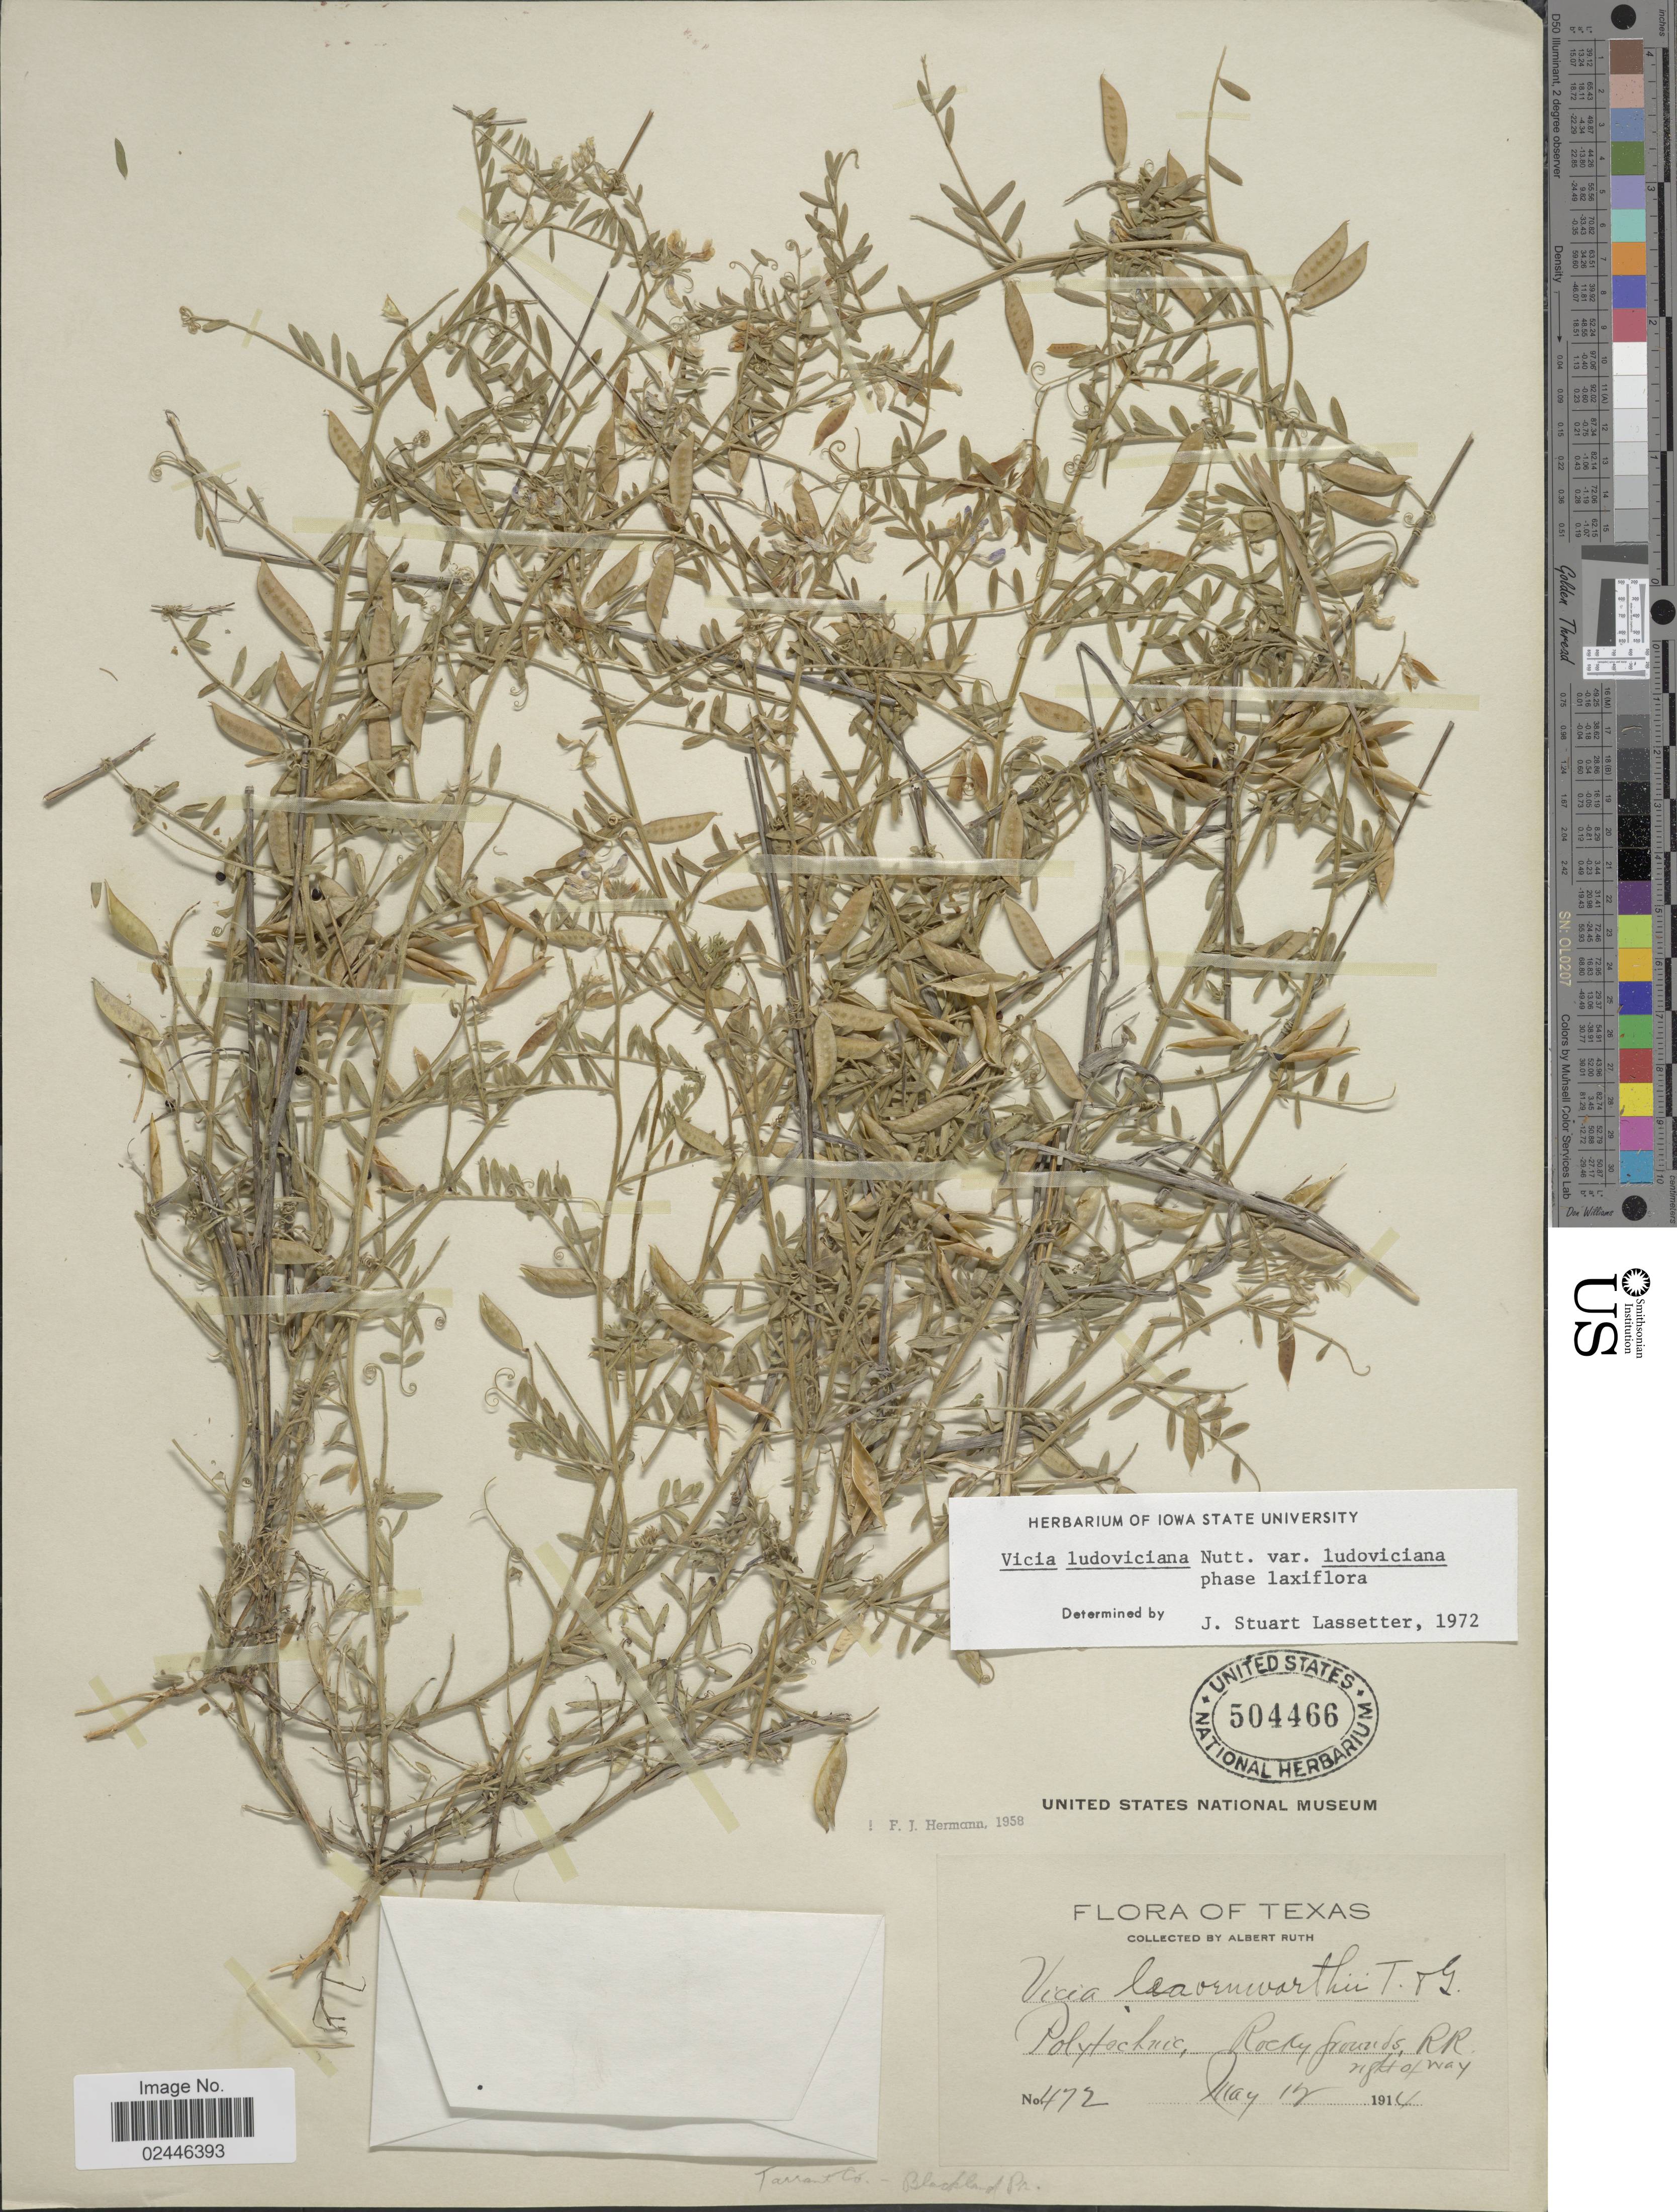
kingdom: Plantae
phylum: Tracheophyta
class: Magnoliopsida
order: Fabales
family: Fabaceae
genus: Vicia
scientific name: Vicia ludoviciana var. ludoviciana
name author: Nutt. ex Torr. & A. Gray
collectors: A. Ruth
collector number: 472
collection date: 1914-05-12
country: United States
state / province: Texas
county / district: Tarrant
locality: Polytechnic, Rocky grounds, RR. right of way. Tarrant Co - Blackland Prairie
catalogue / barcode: US 504466